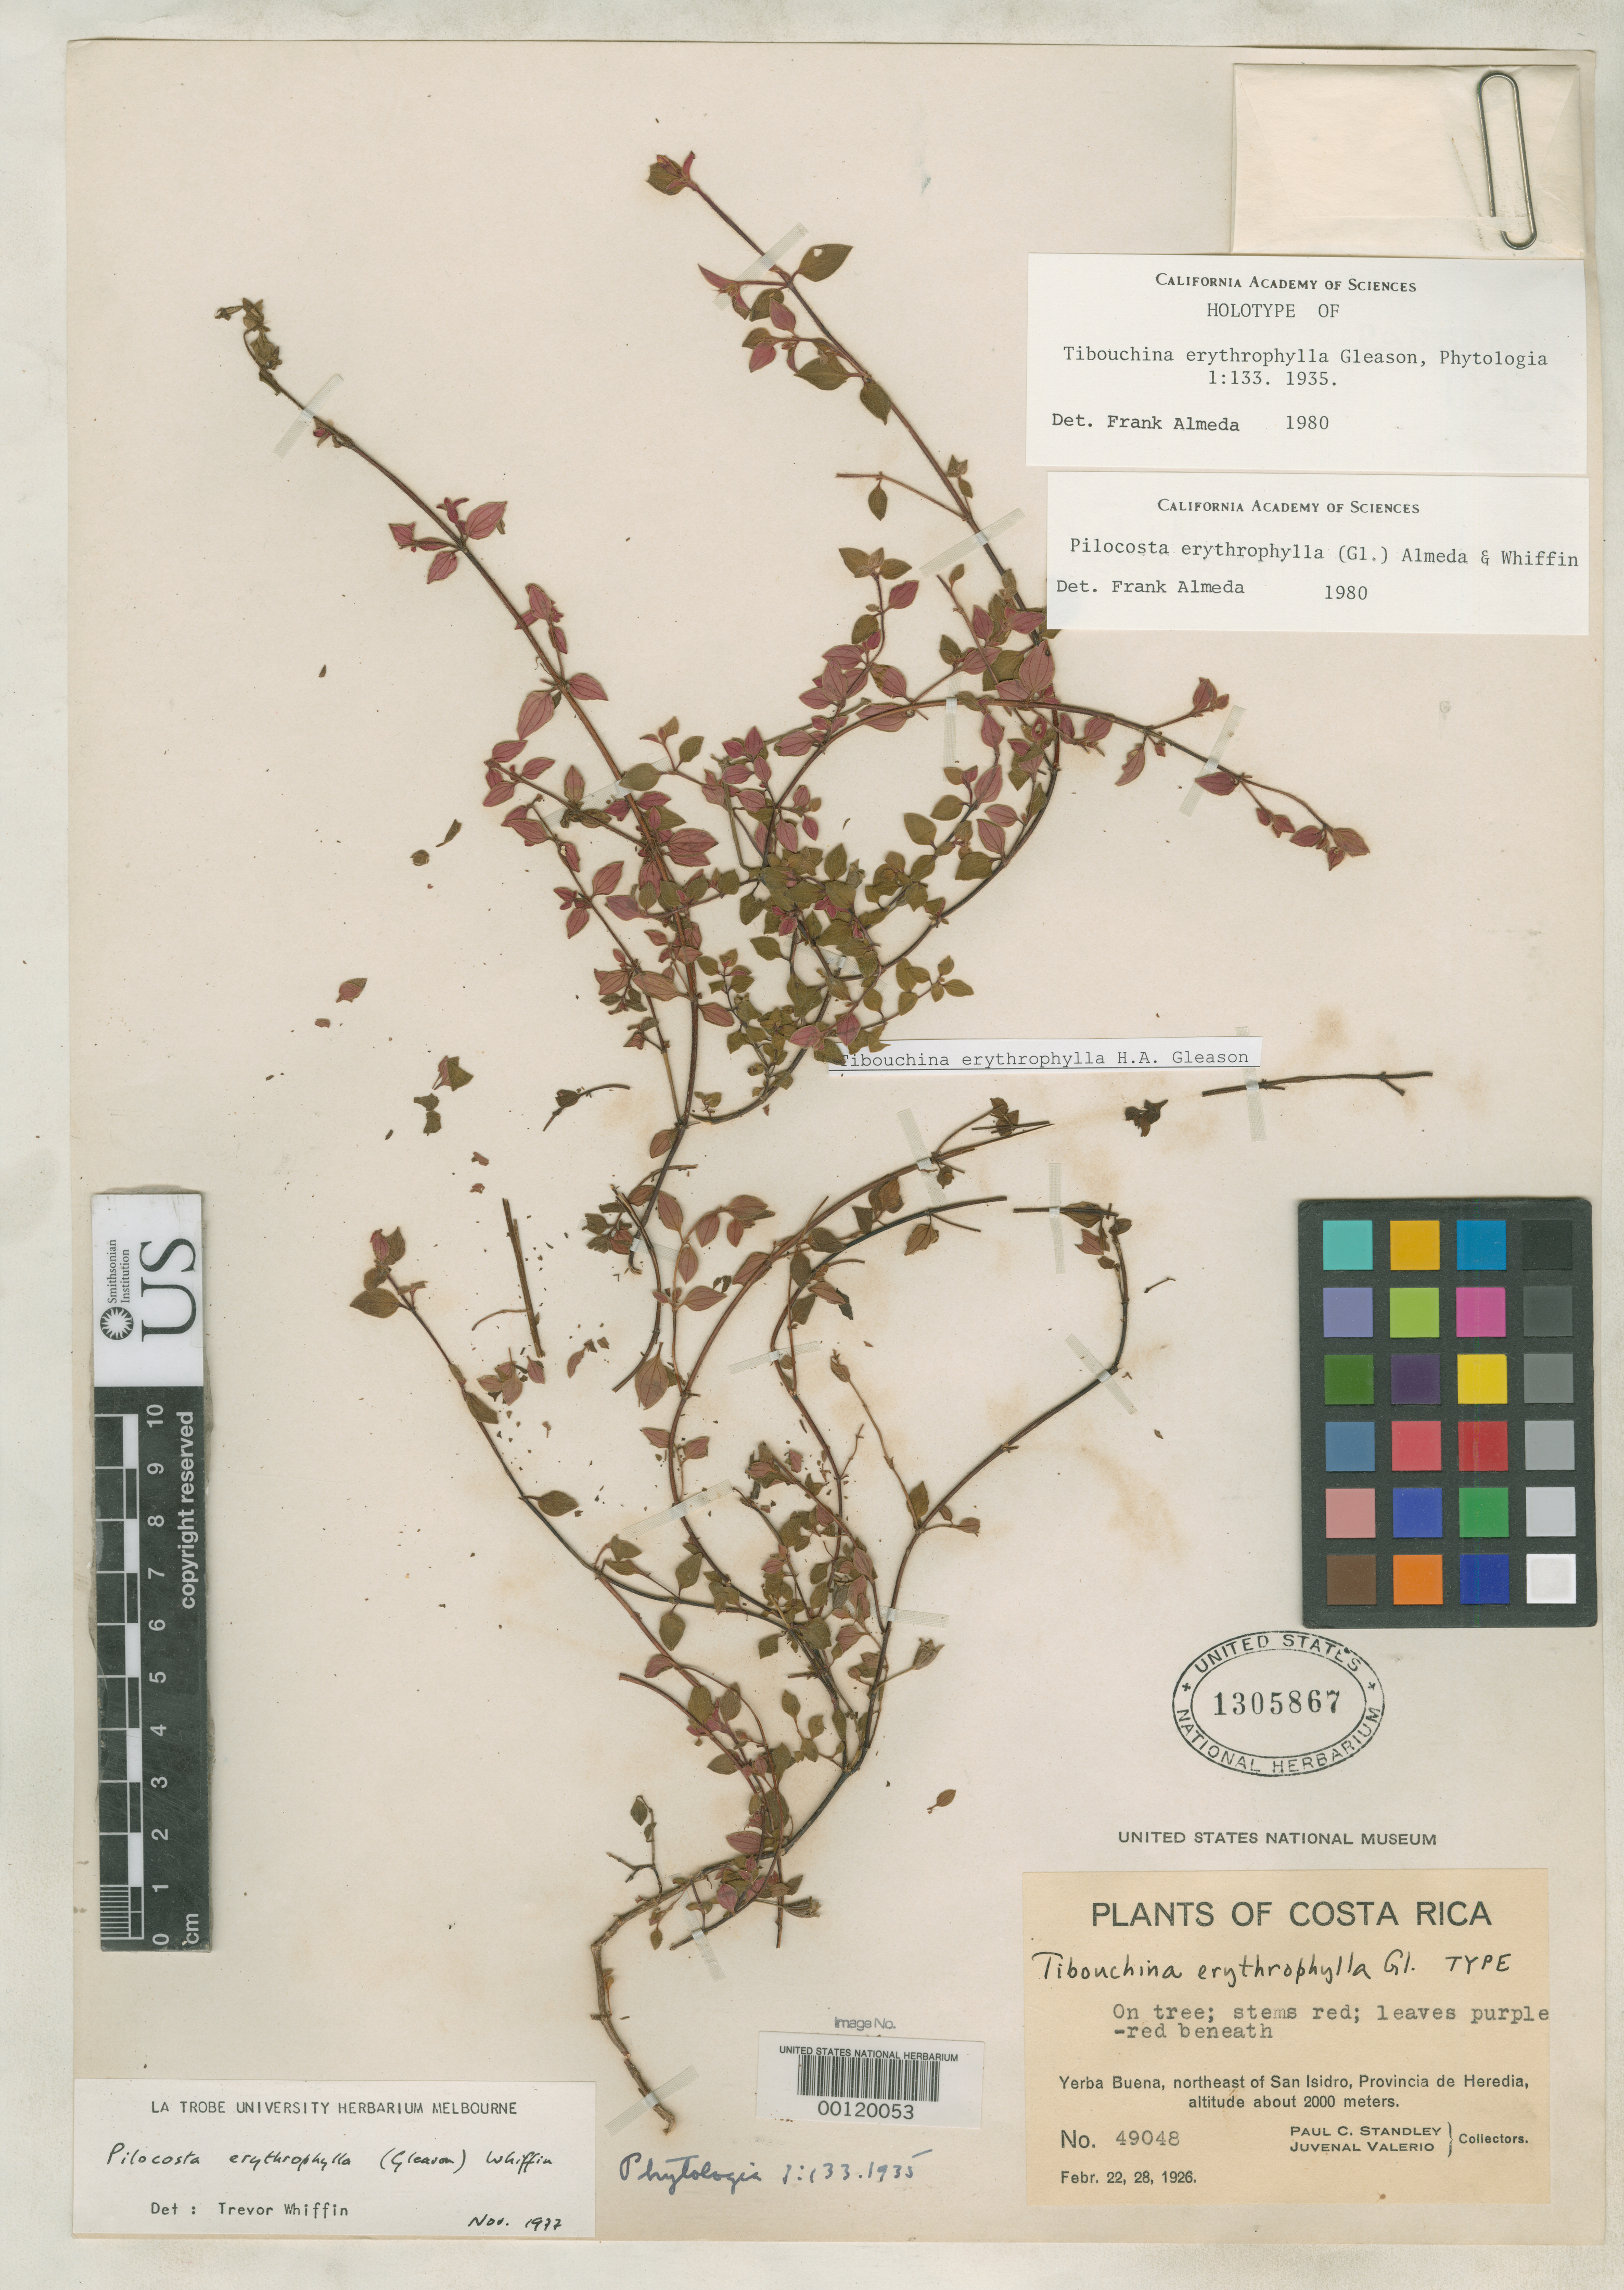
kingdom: Plantae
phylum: Tracheophyta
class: Magnoliopsida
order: Myrtales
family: Melastomataceae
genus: Tibouchina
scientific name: Tibouchina erythrophylla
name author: Gleason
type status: Holotype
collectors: P. C. Standley & J. Valerio R.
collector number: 49048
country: Costa Rica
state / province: Heredia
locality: Yerba Buena, northeast of San Isidro.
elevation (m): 2000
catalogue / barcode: US 1305867